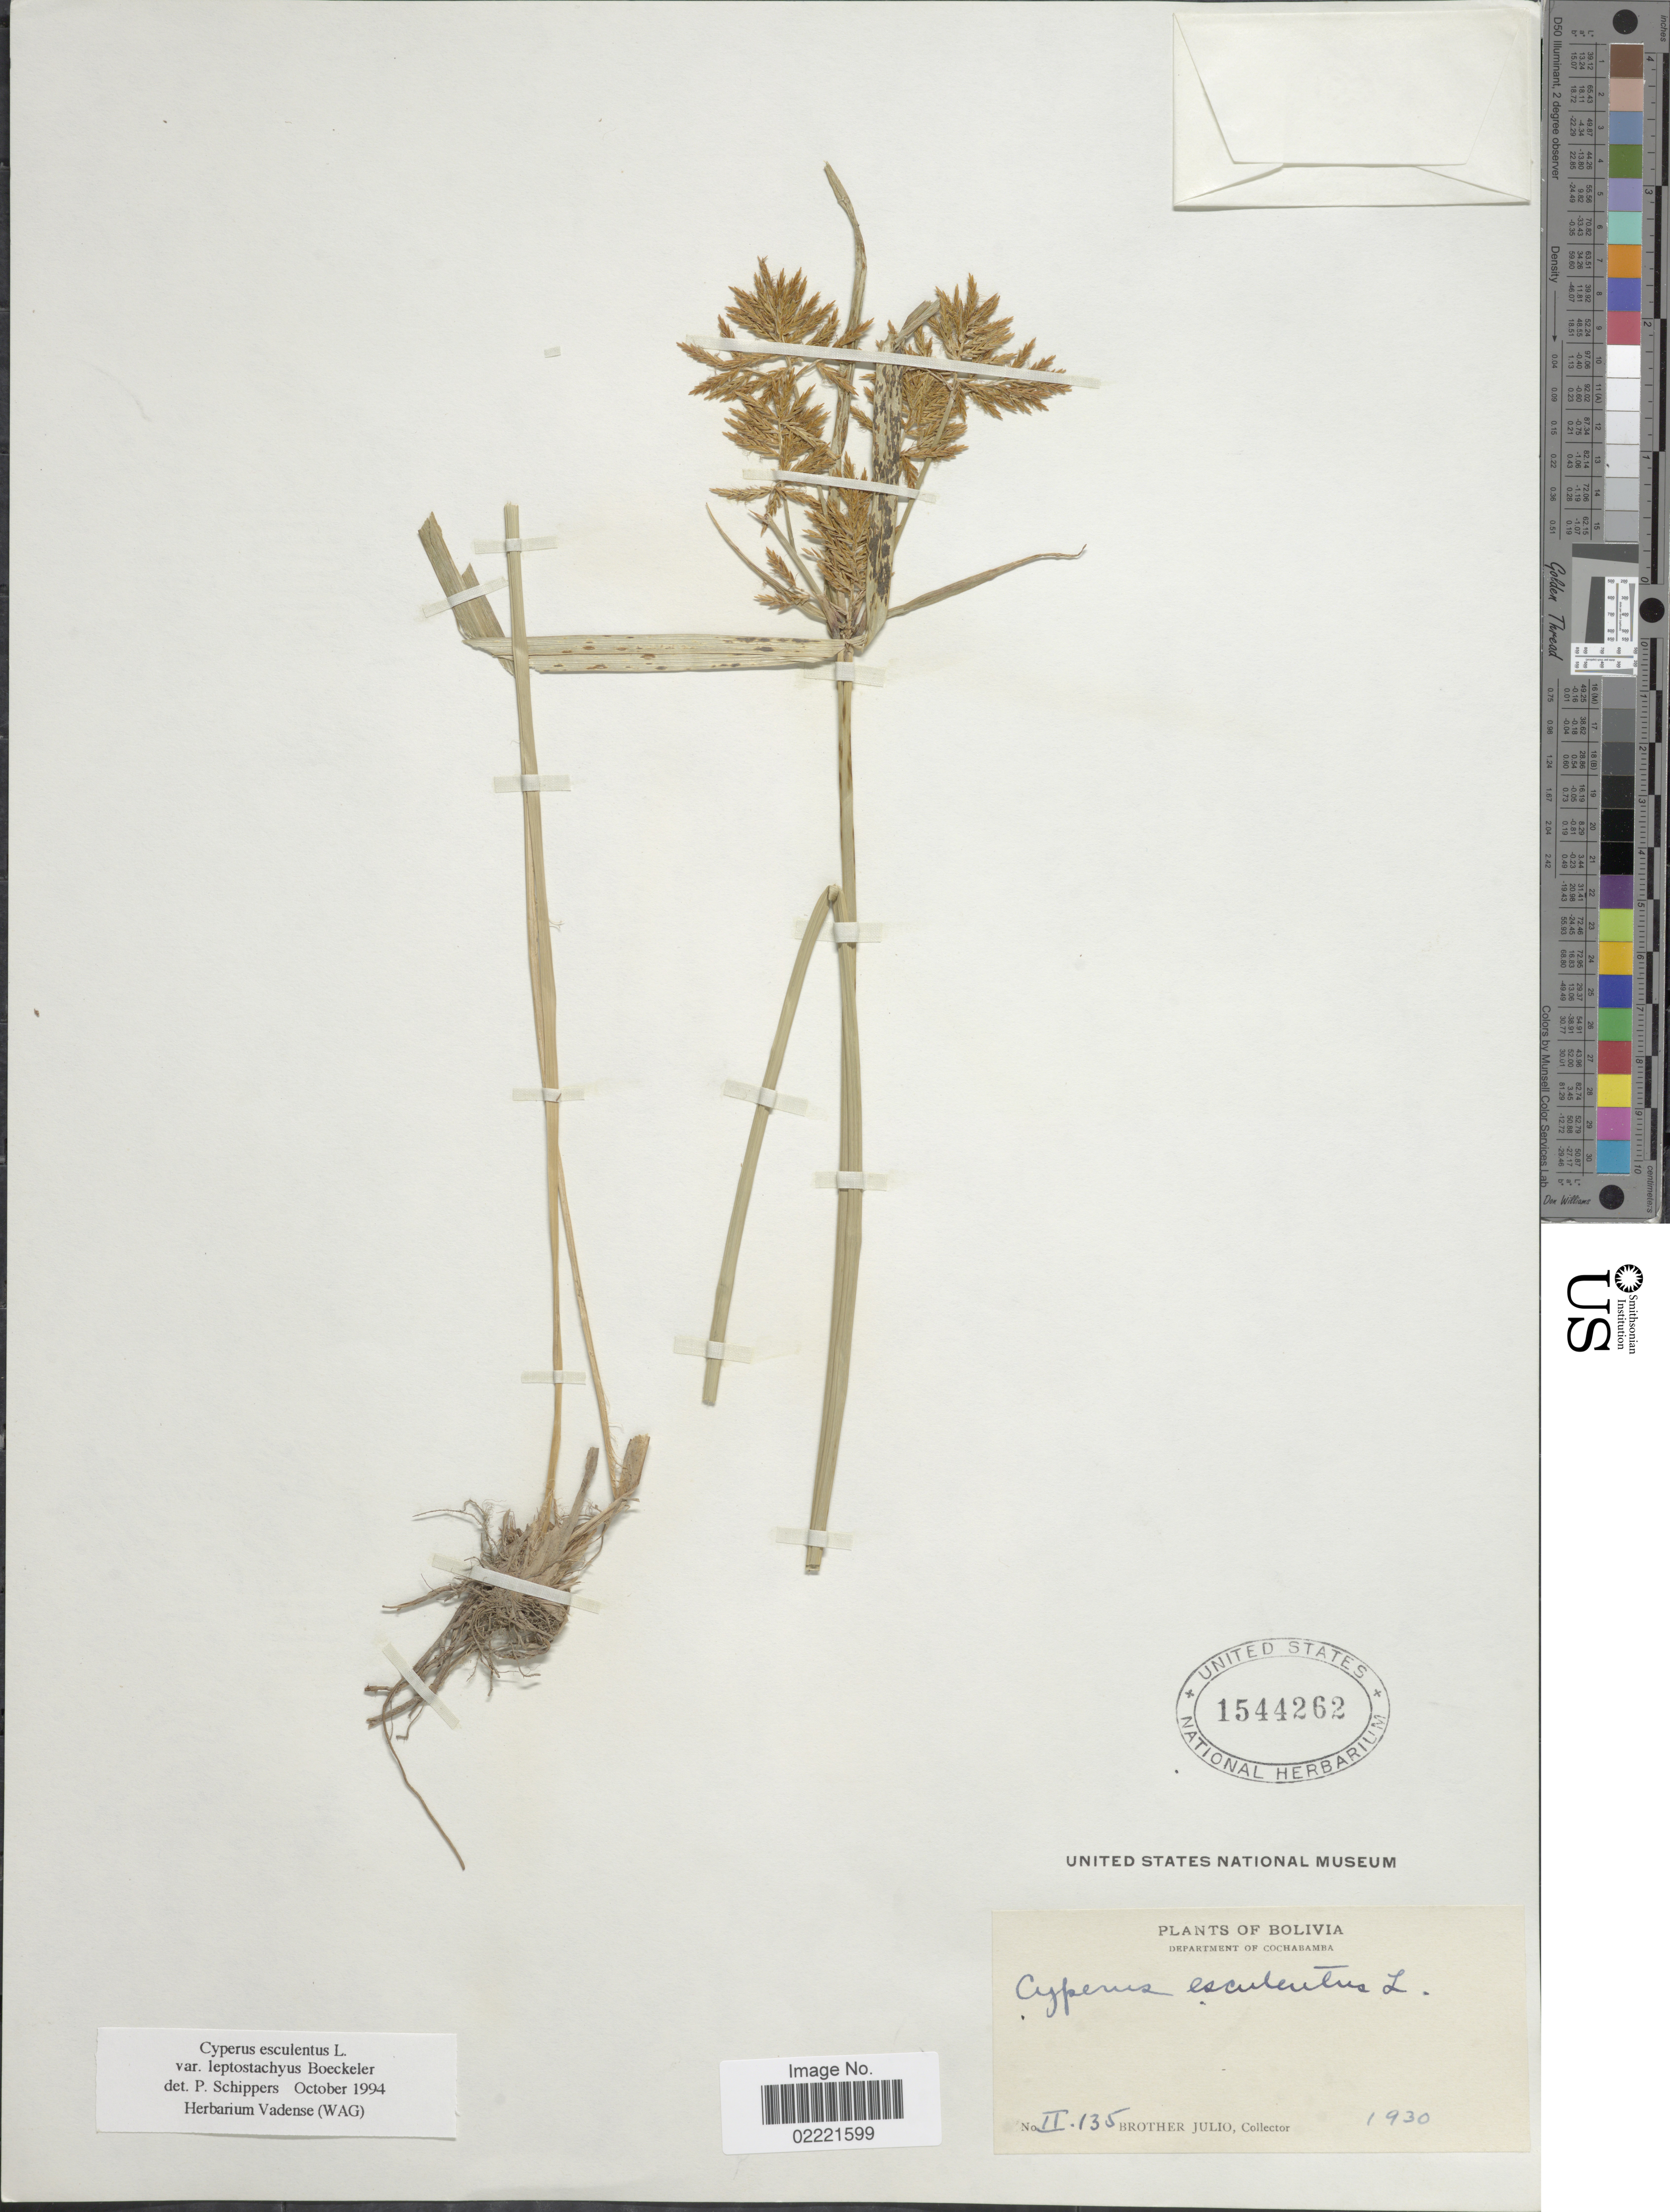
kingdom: Plantae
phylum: Tracheophyta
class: Liliopsida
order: Poales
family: Cyperaceae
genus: Cyperus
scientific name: Cyperus esculentus var. leptostachyus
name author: Boeckeler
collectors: Bro. Julio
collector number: II. 135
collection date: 1930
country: Bolivia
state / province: Cochabamba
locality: Department of Cochabamba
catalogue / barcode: US 1544262